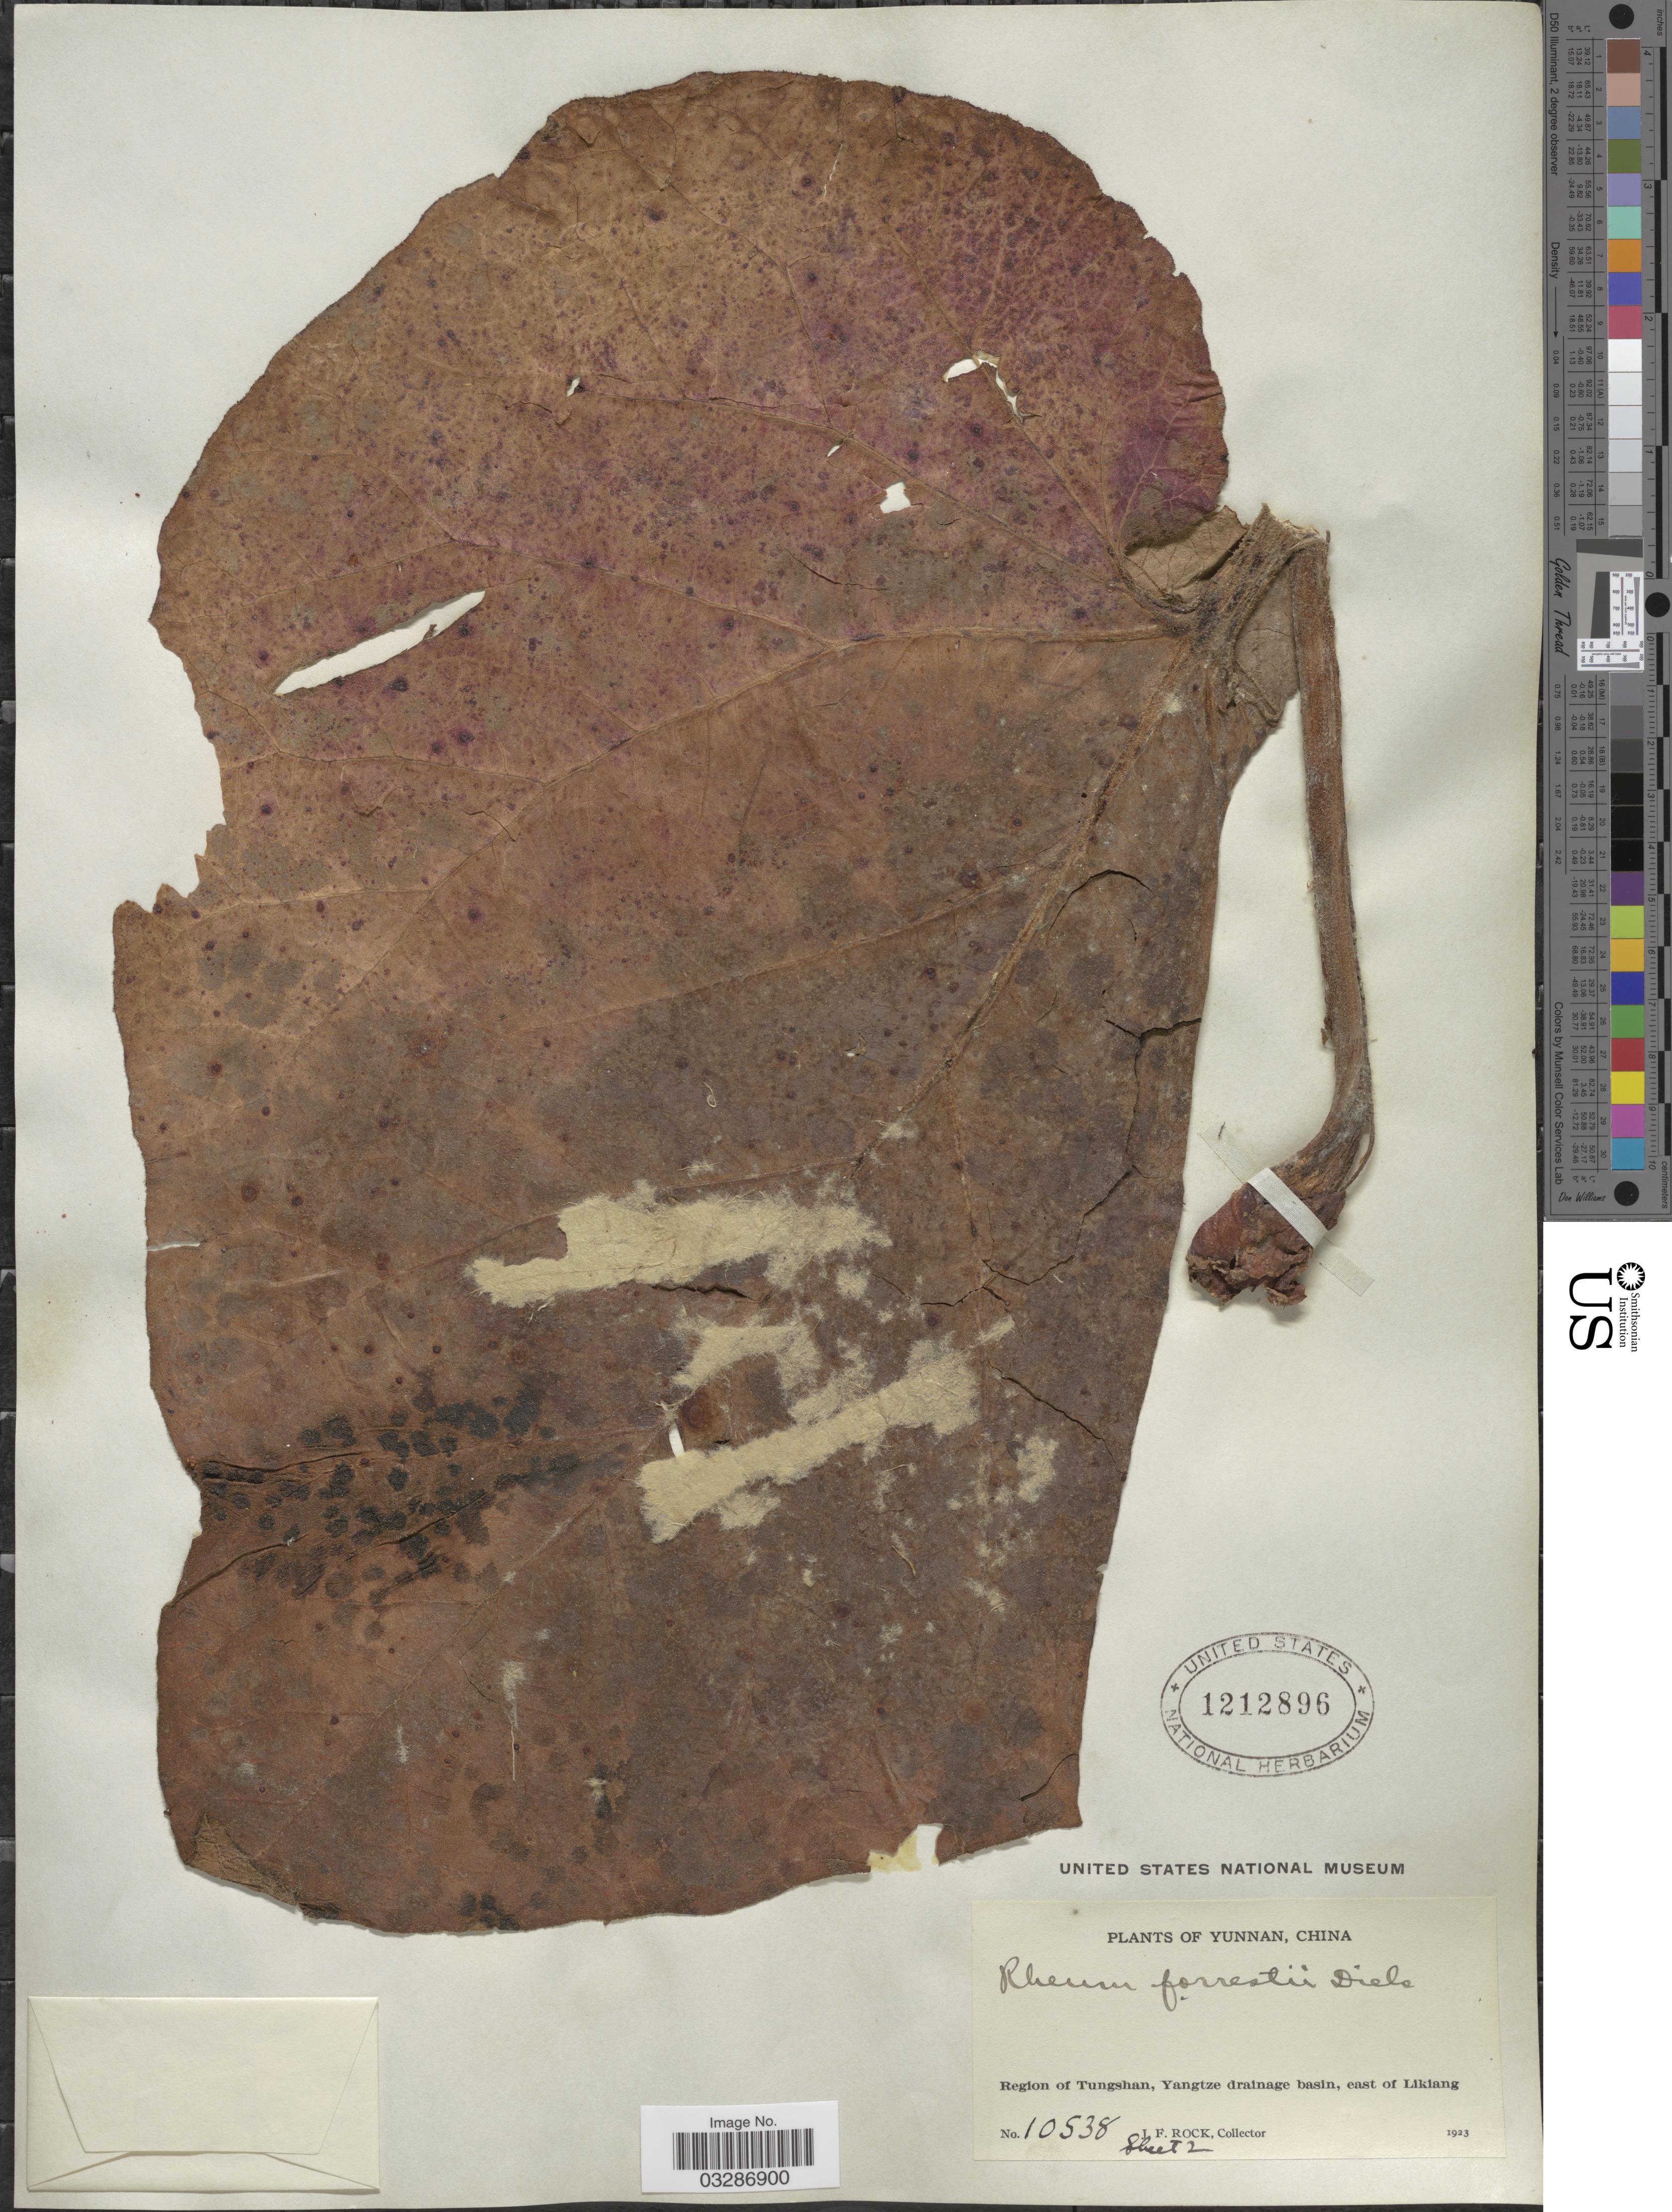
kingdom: Plantae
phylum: Tracheophyta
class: Magnoliopsida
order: Caryophyllales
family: Polygonaceae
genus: Rheum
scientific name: Rheum forrestii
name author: Diels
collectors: J. Rock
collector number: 10538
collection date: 1923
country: China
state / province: Yunnan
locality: Region of Tungshan, Yangtze drainage basin, east of Likiang.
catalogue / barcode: US 1212896